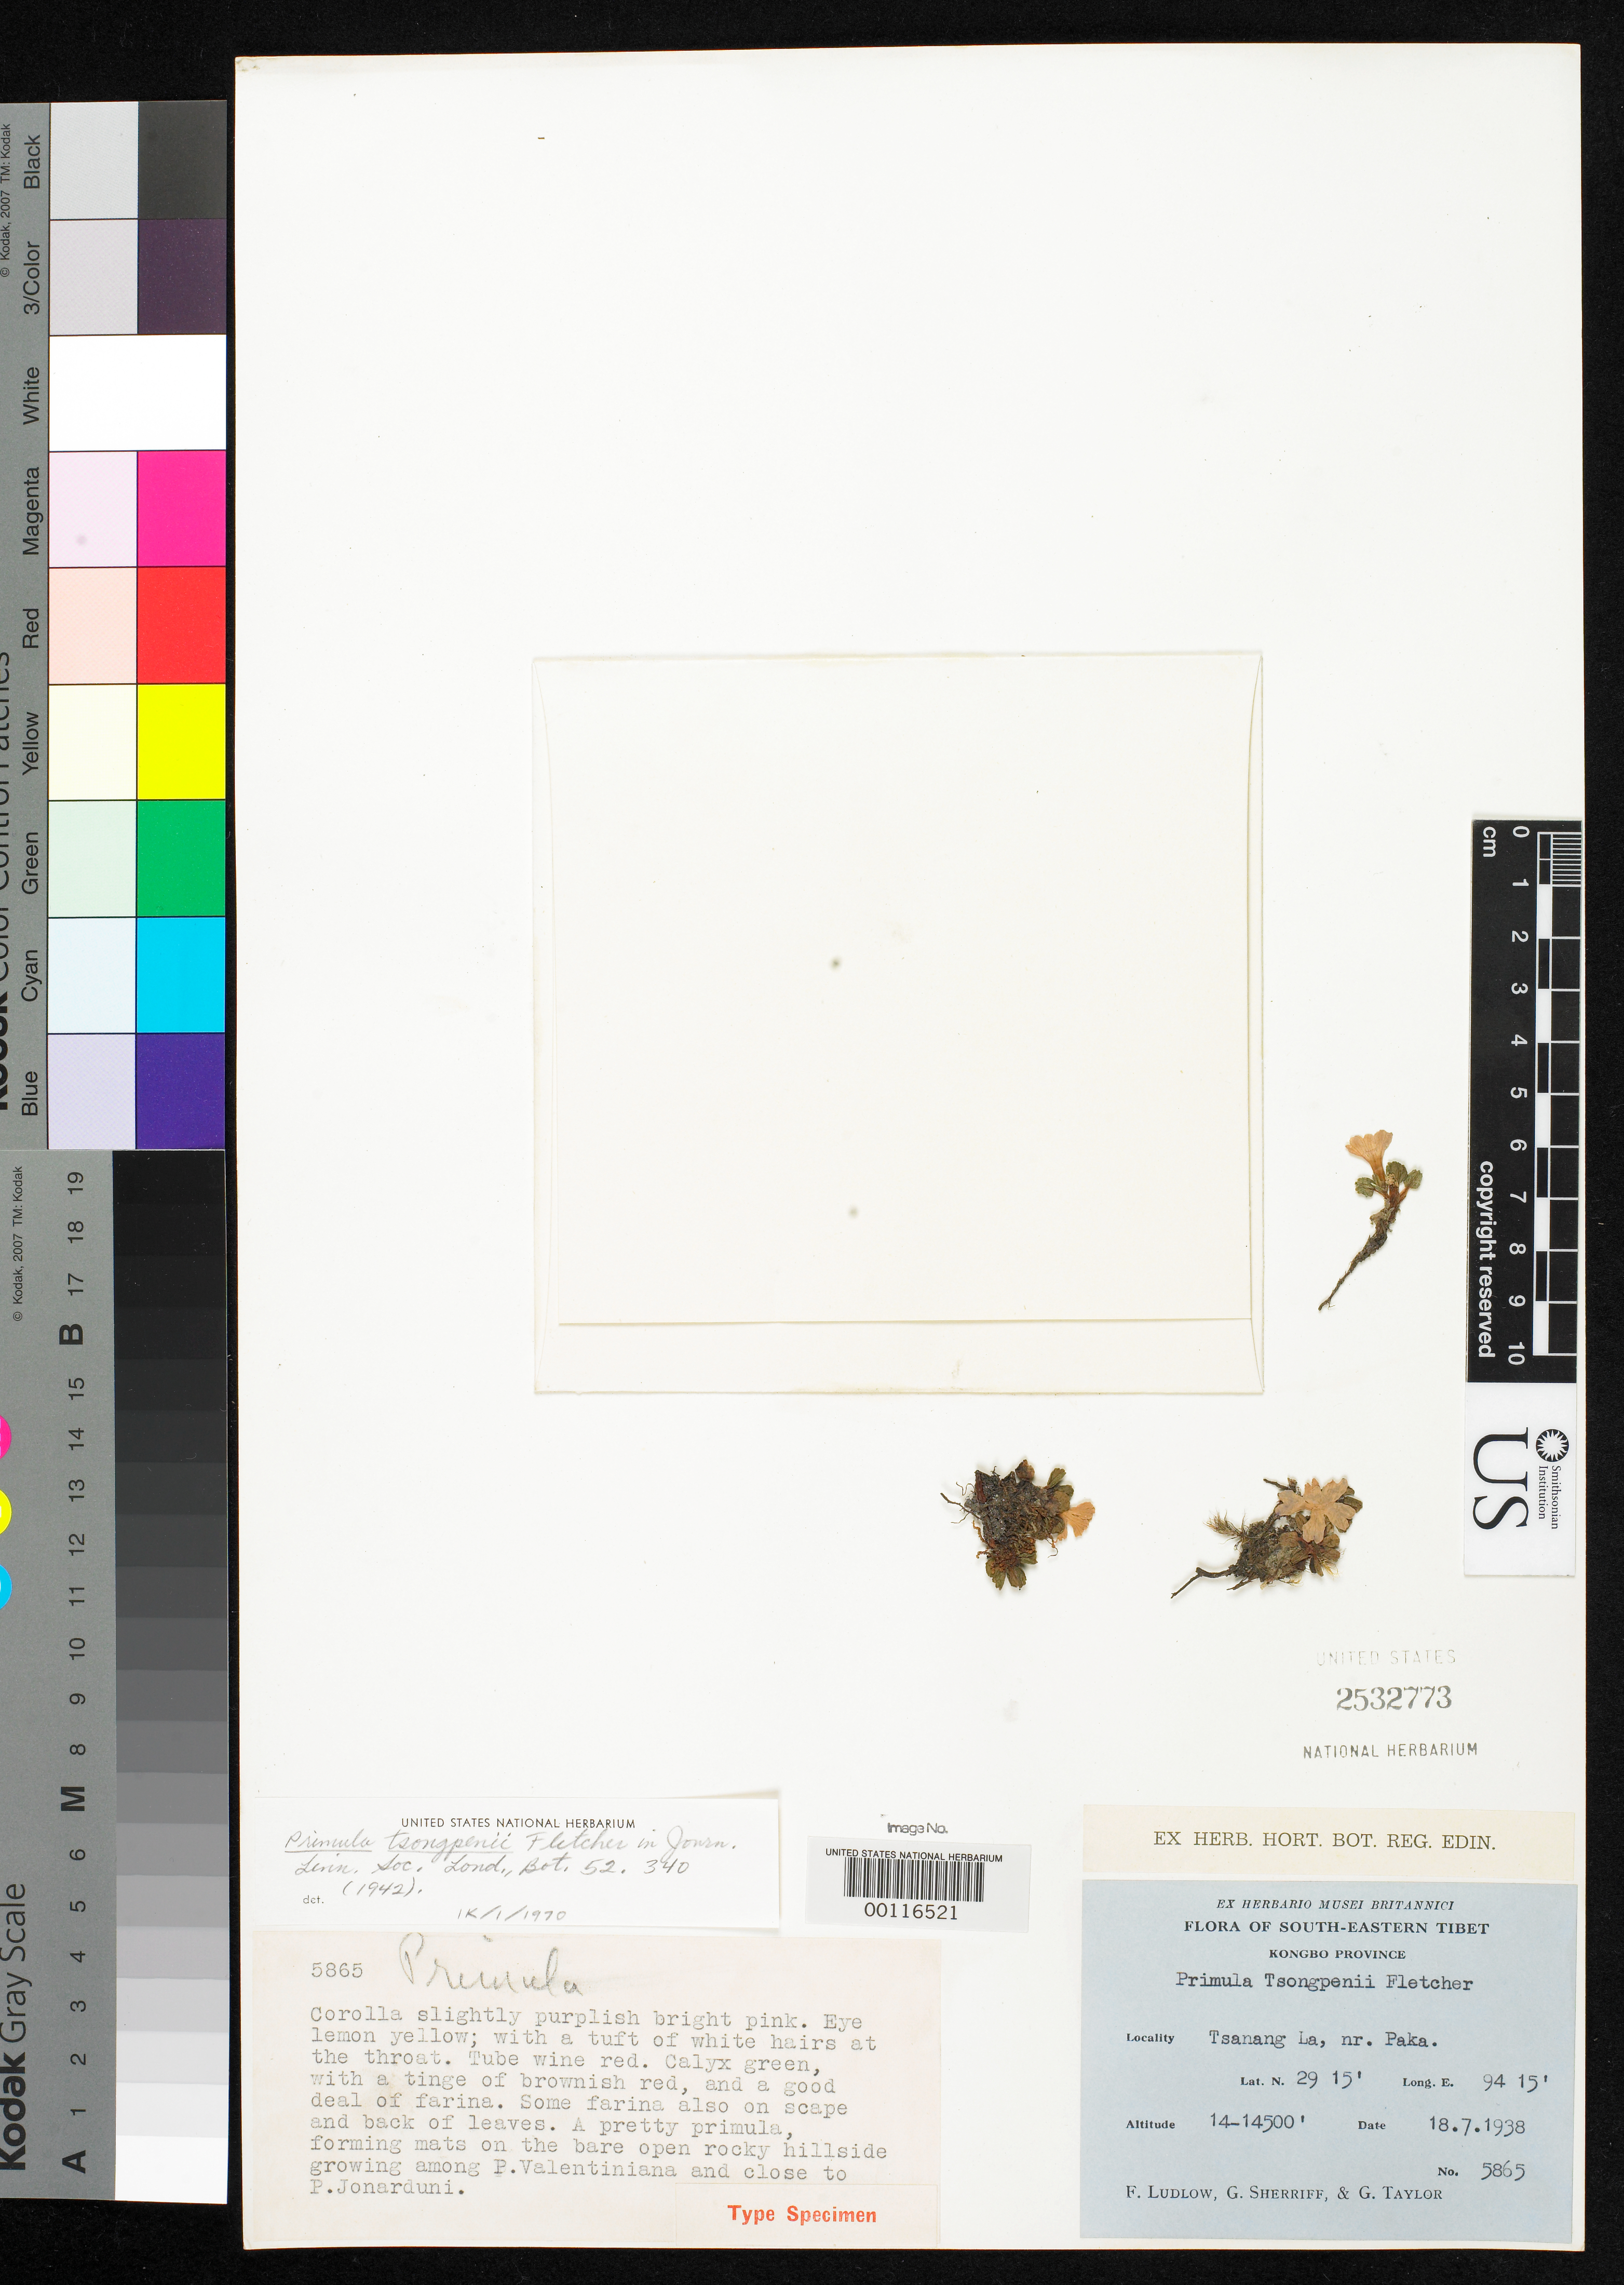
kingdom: Plantae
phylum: Tracheophyta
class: Magnoliopsida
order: Ericales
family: Primulaceae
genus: Primula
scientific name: Primula tsongpenii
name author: H.R. Fletcher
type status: Isosyntype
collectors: F. Ludlow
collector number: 5865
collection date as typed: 18 Jul 1938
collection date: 1938-07-18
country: China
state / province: Xizang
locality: Kongbo, Tsanang La (pass), near Paka.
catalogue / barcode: US 2532773